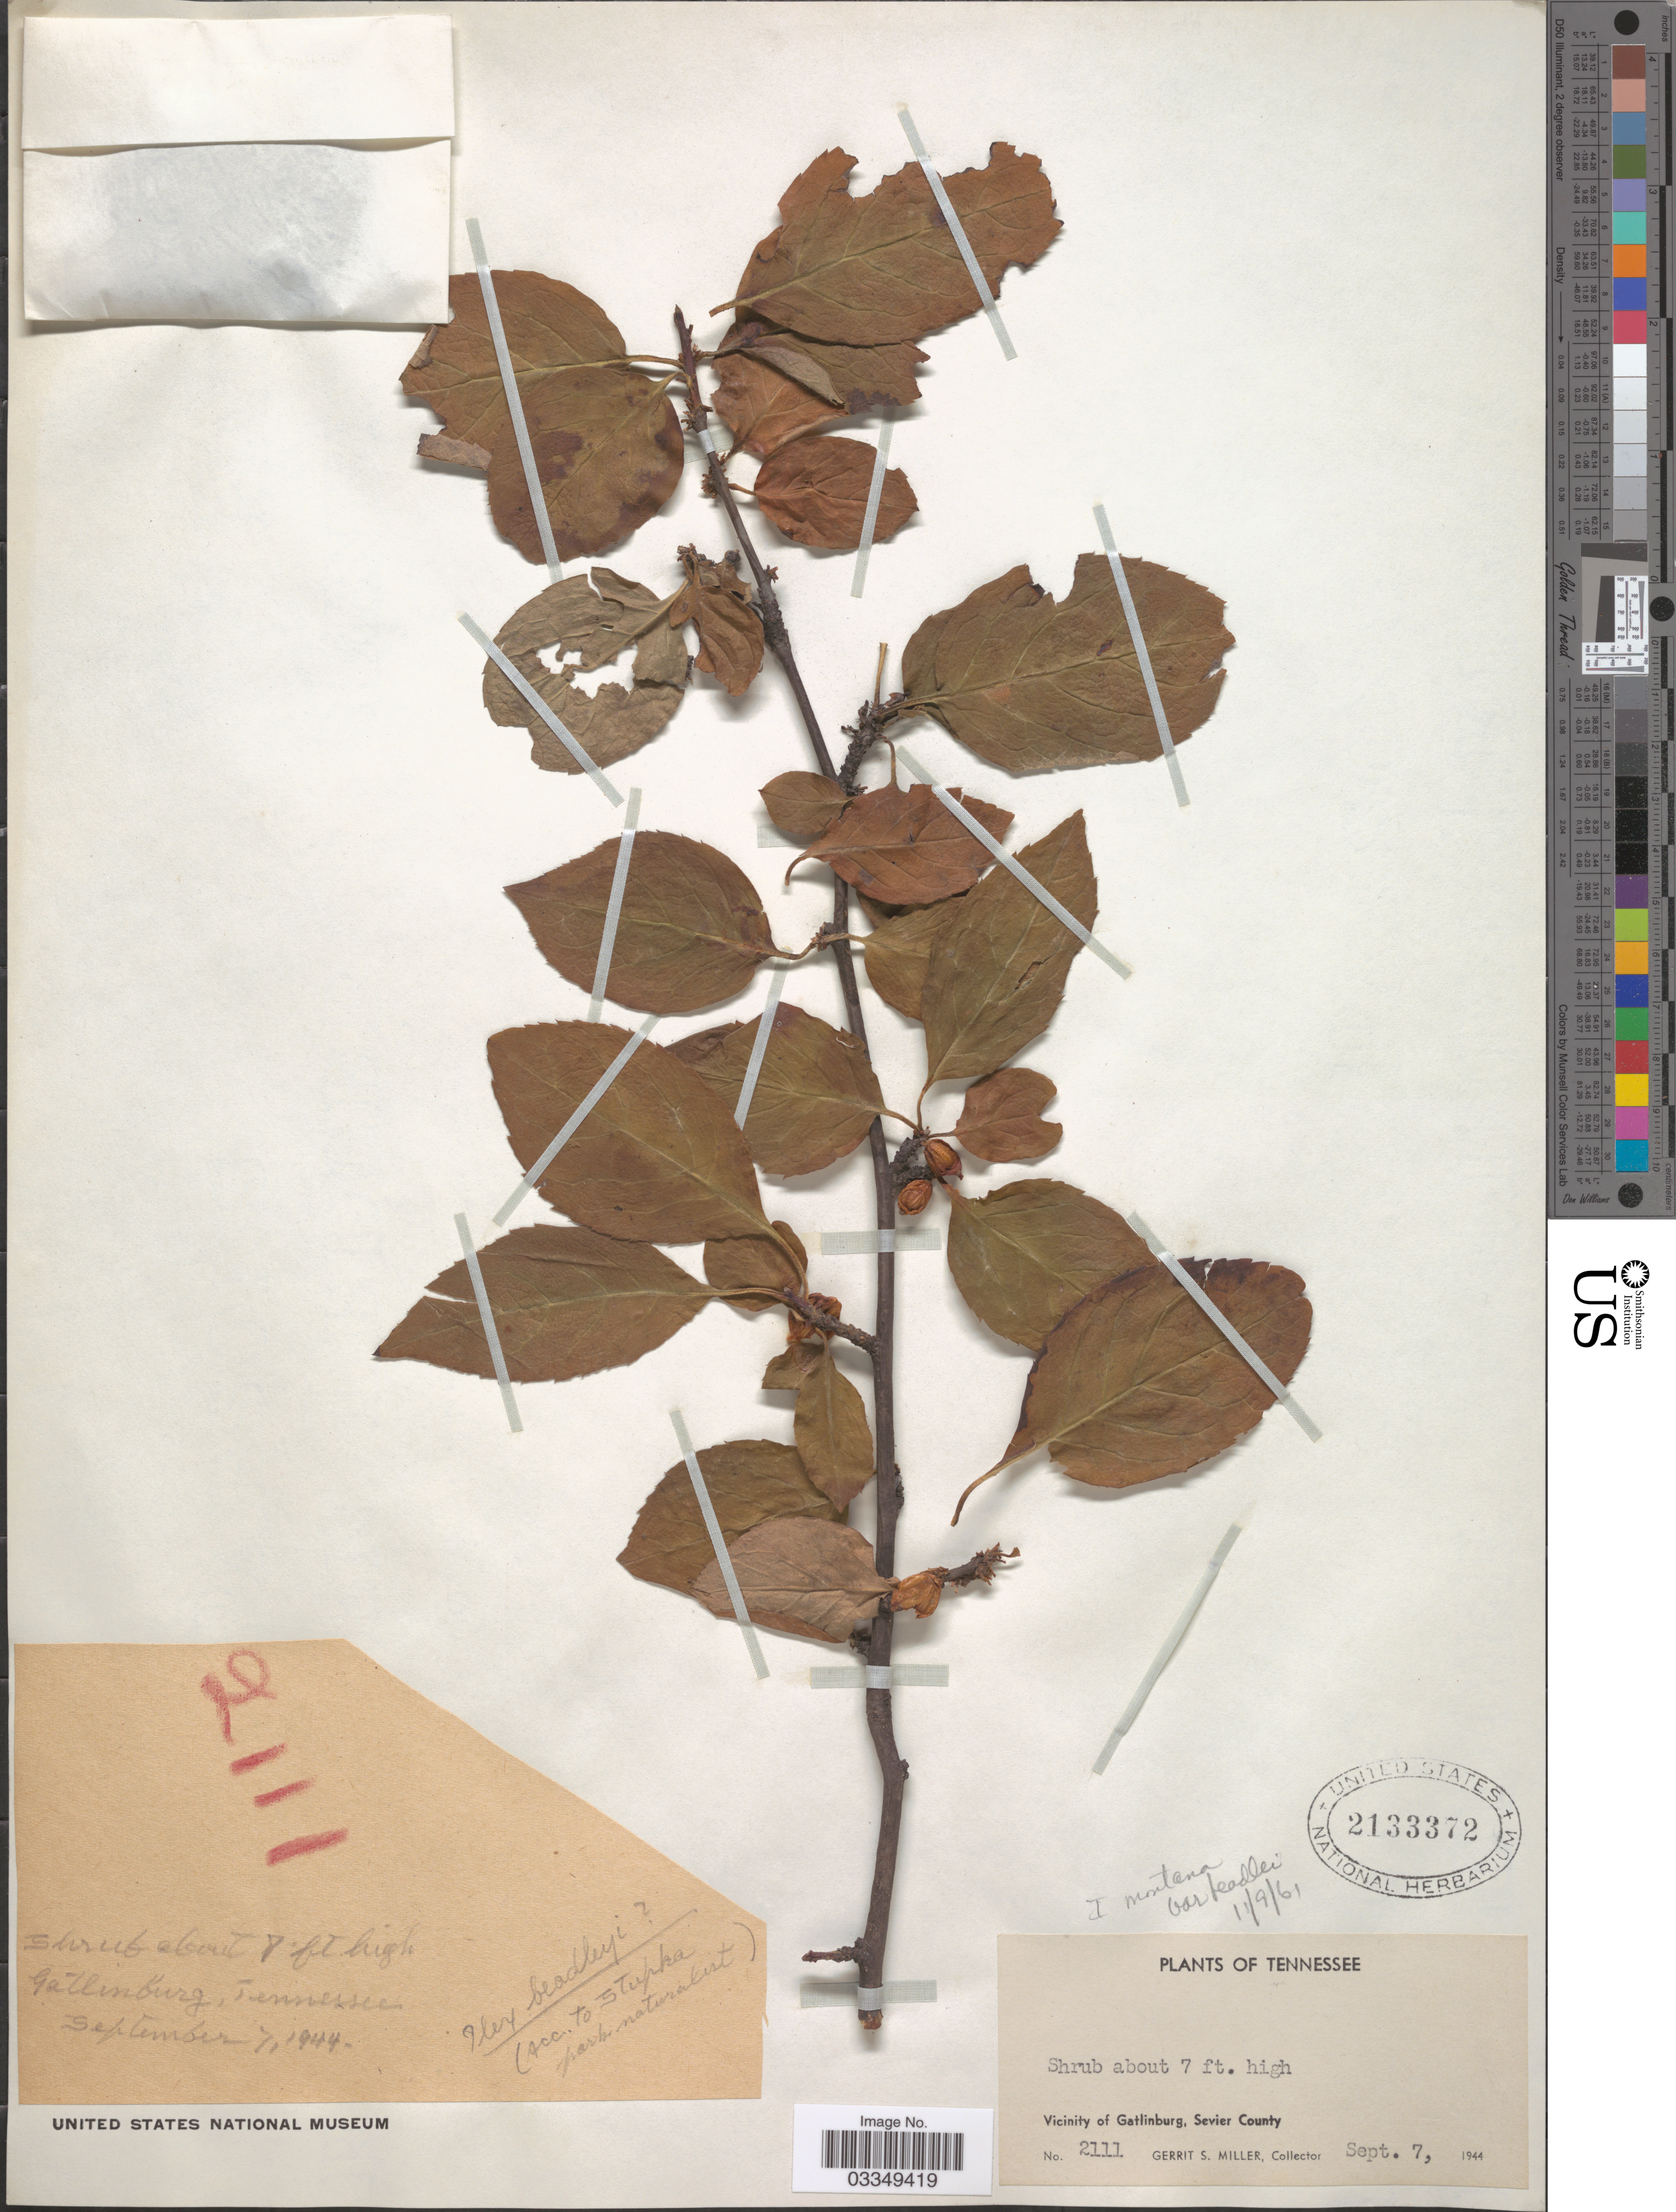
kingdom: Plantae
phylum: Tracheophyta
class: Magnoliopsida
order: Aquifoliales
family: Aquifoliaceae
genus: Ilex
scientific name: Ilex beadlei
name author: Ashe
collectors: G. S. Miller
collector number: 2111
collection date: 1944-09-07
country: United States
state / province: Tennessee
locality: Vicinity of Gatlinburg, Sevier County.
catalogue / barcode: US 2133372